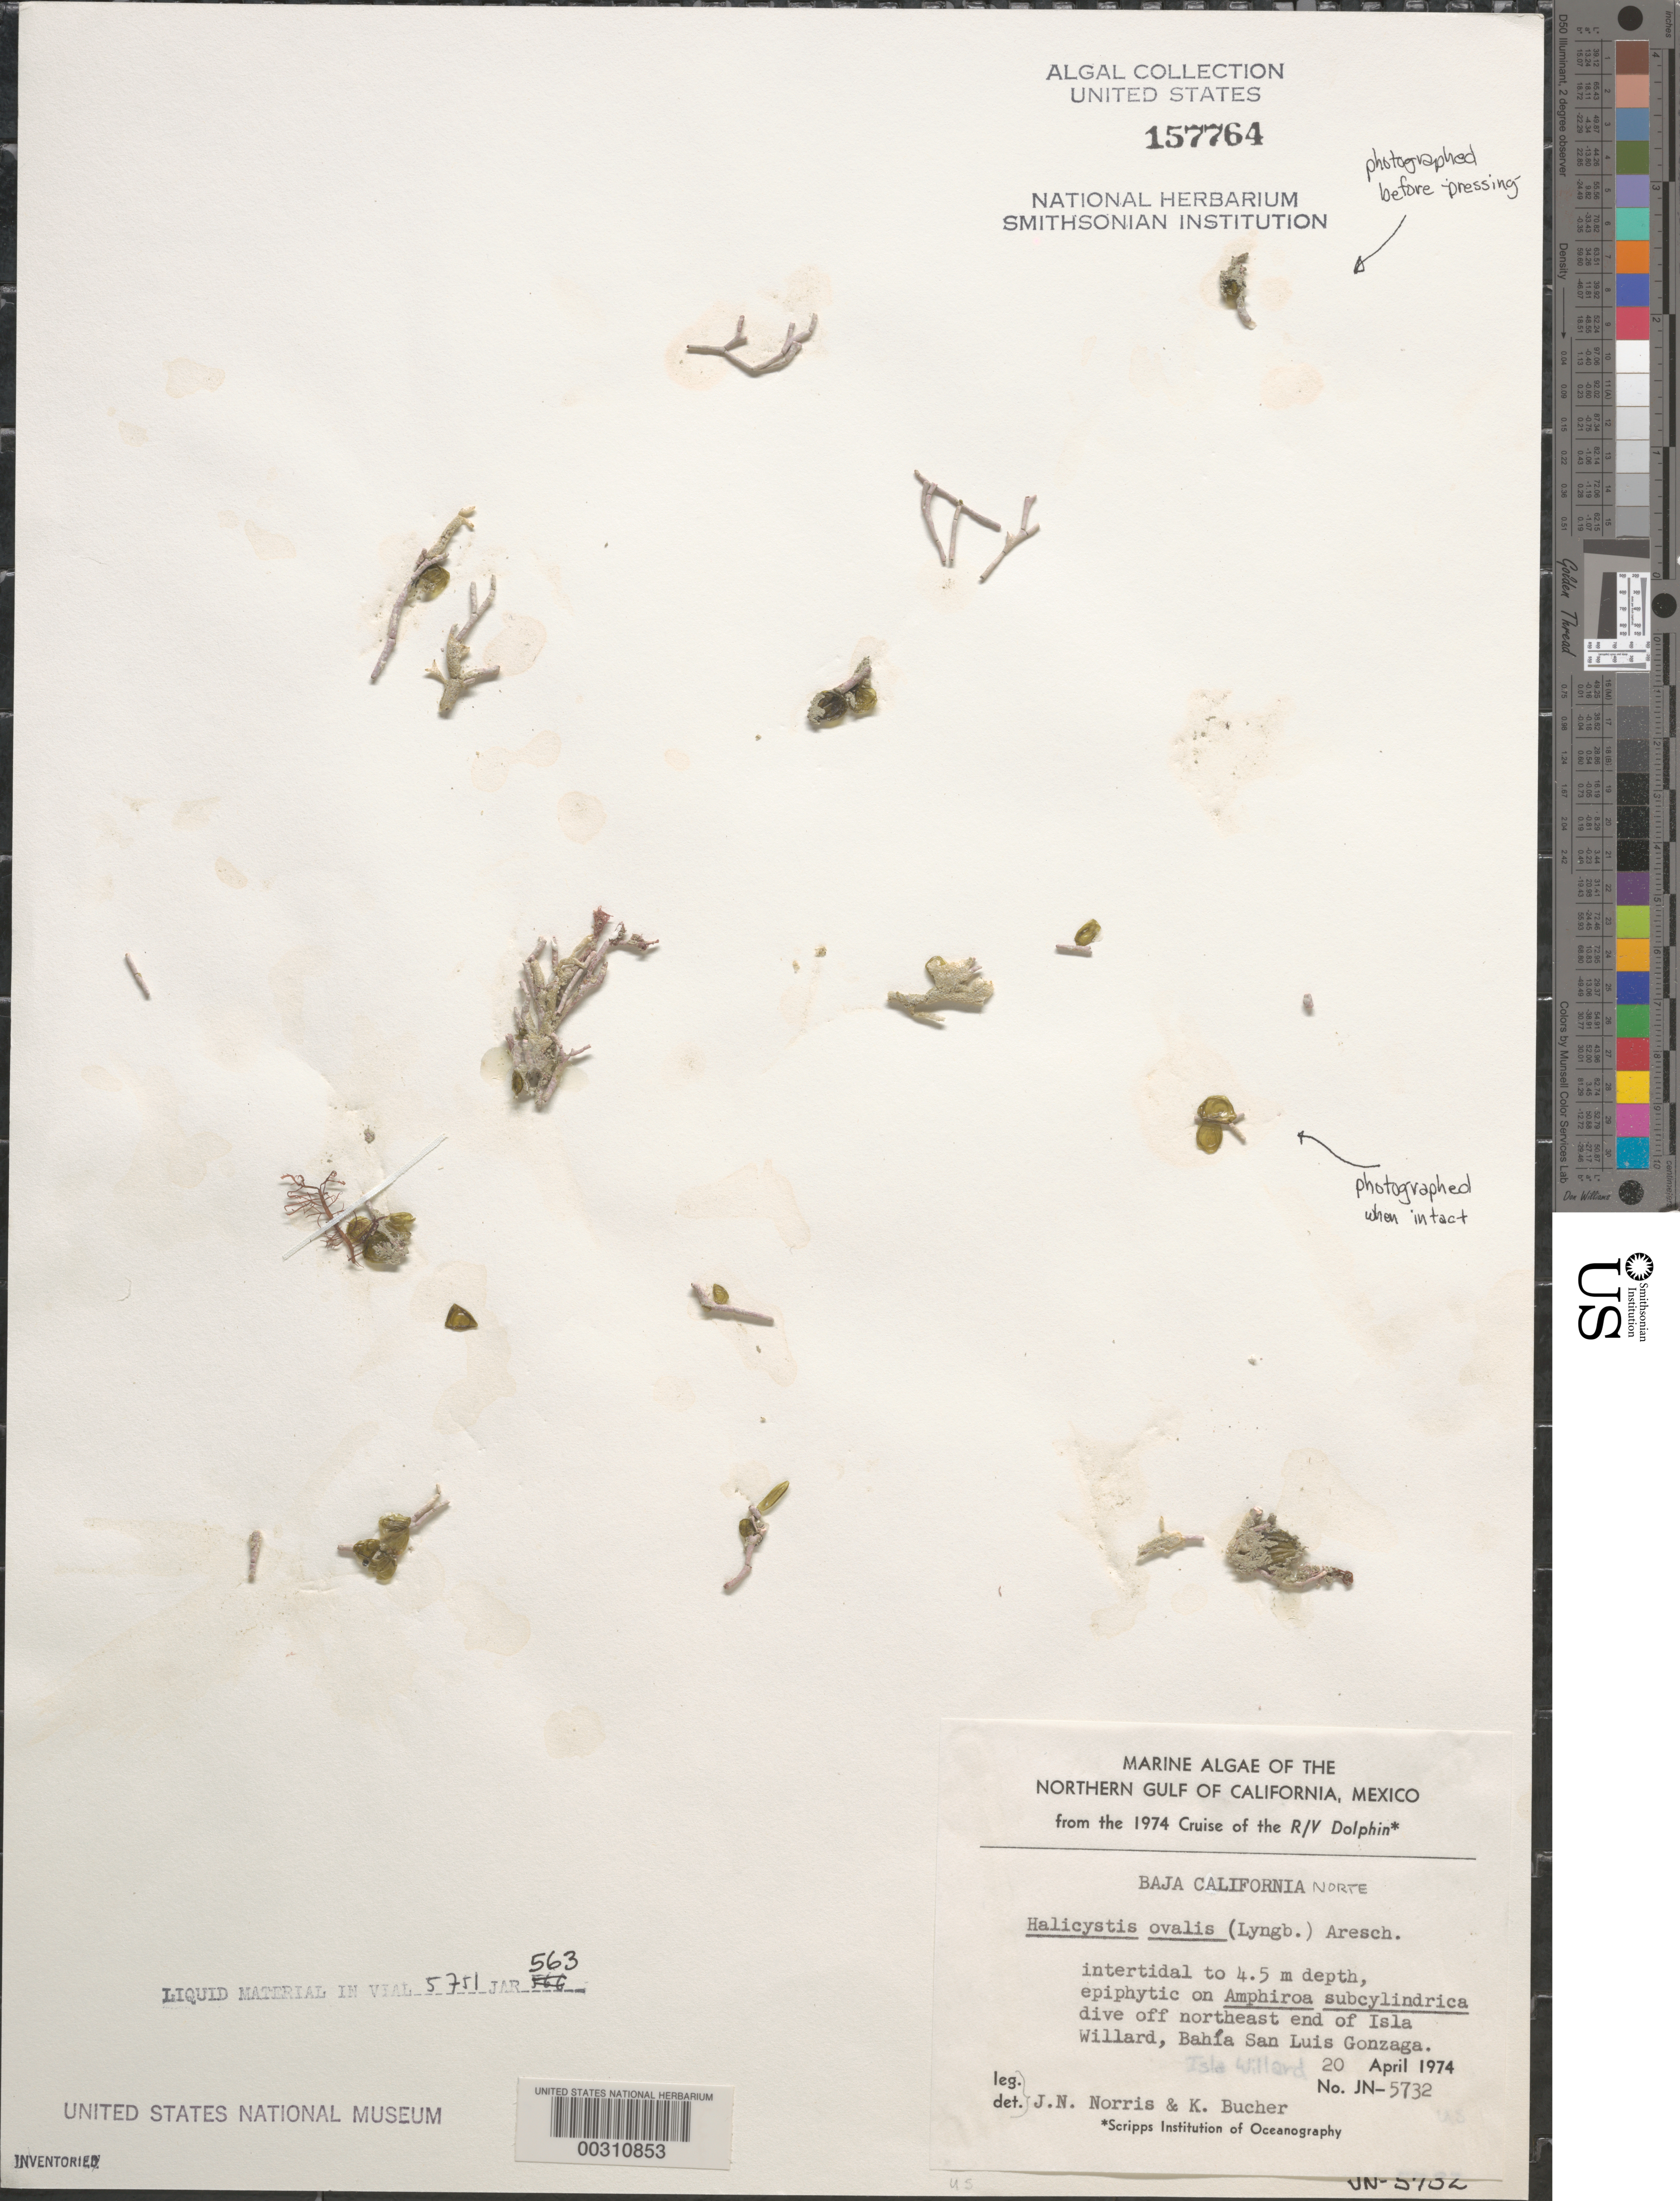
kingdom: Plantae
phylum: Chlorophyta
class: Ulvophyceae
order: Bryopsidales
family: Derbesiaceae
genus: Derbesia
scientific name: Derbesia marina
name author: (Lyngb.) Solier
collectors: J. N. Norris & K. E. Bucher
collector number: JN-5732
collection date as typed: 20 Apr 1974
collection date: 1974-04-20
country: Mexico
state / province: Baja California Norte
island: Isla Willard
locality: Bahia San Luis Gonzaga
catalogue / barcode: US 157764